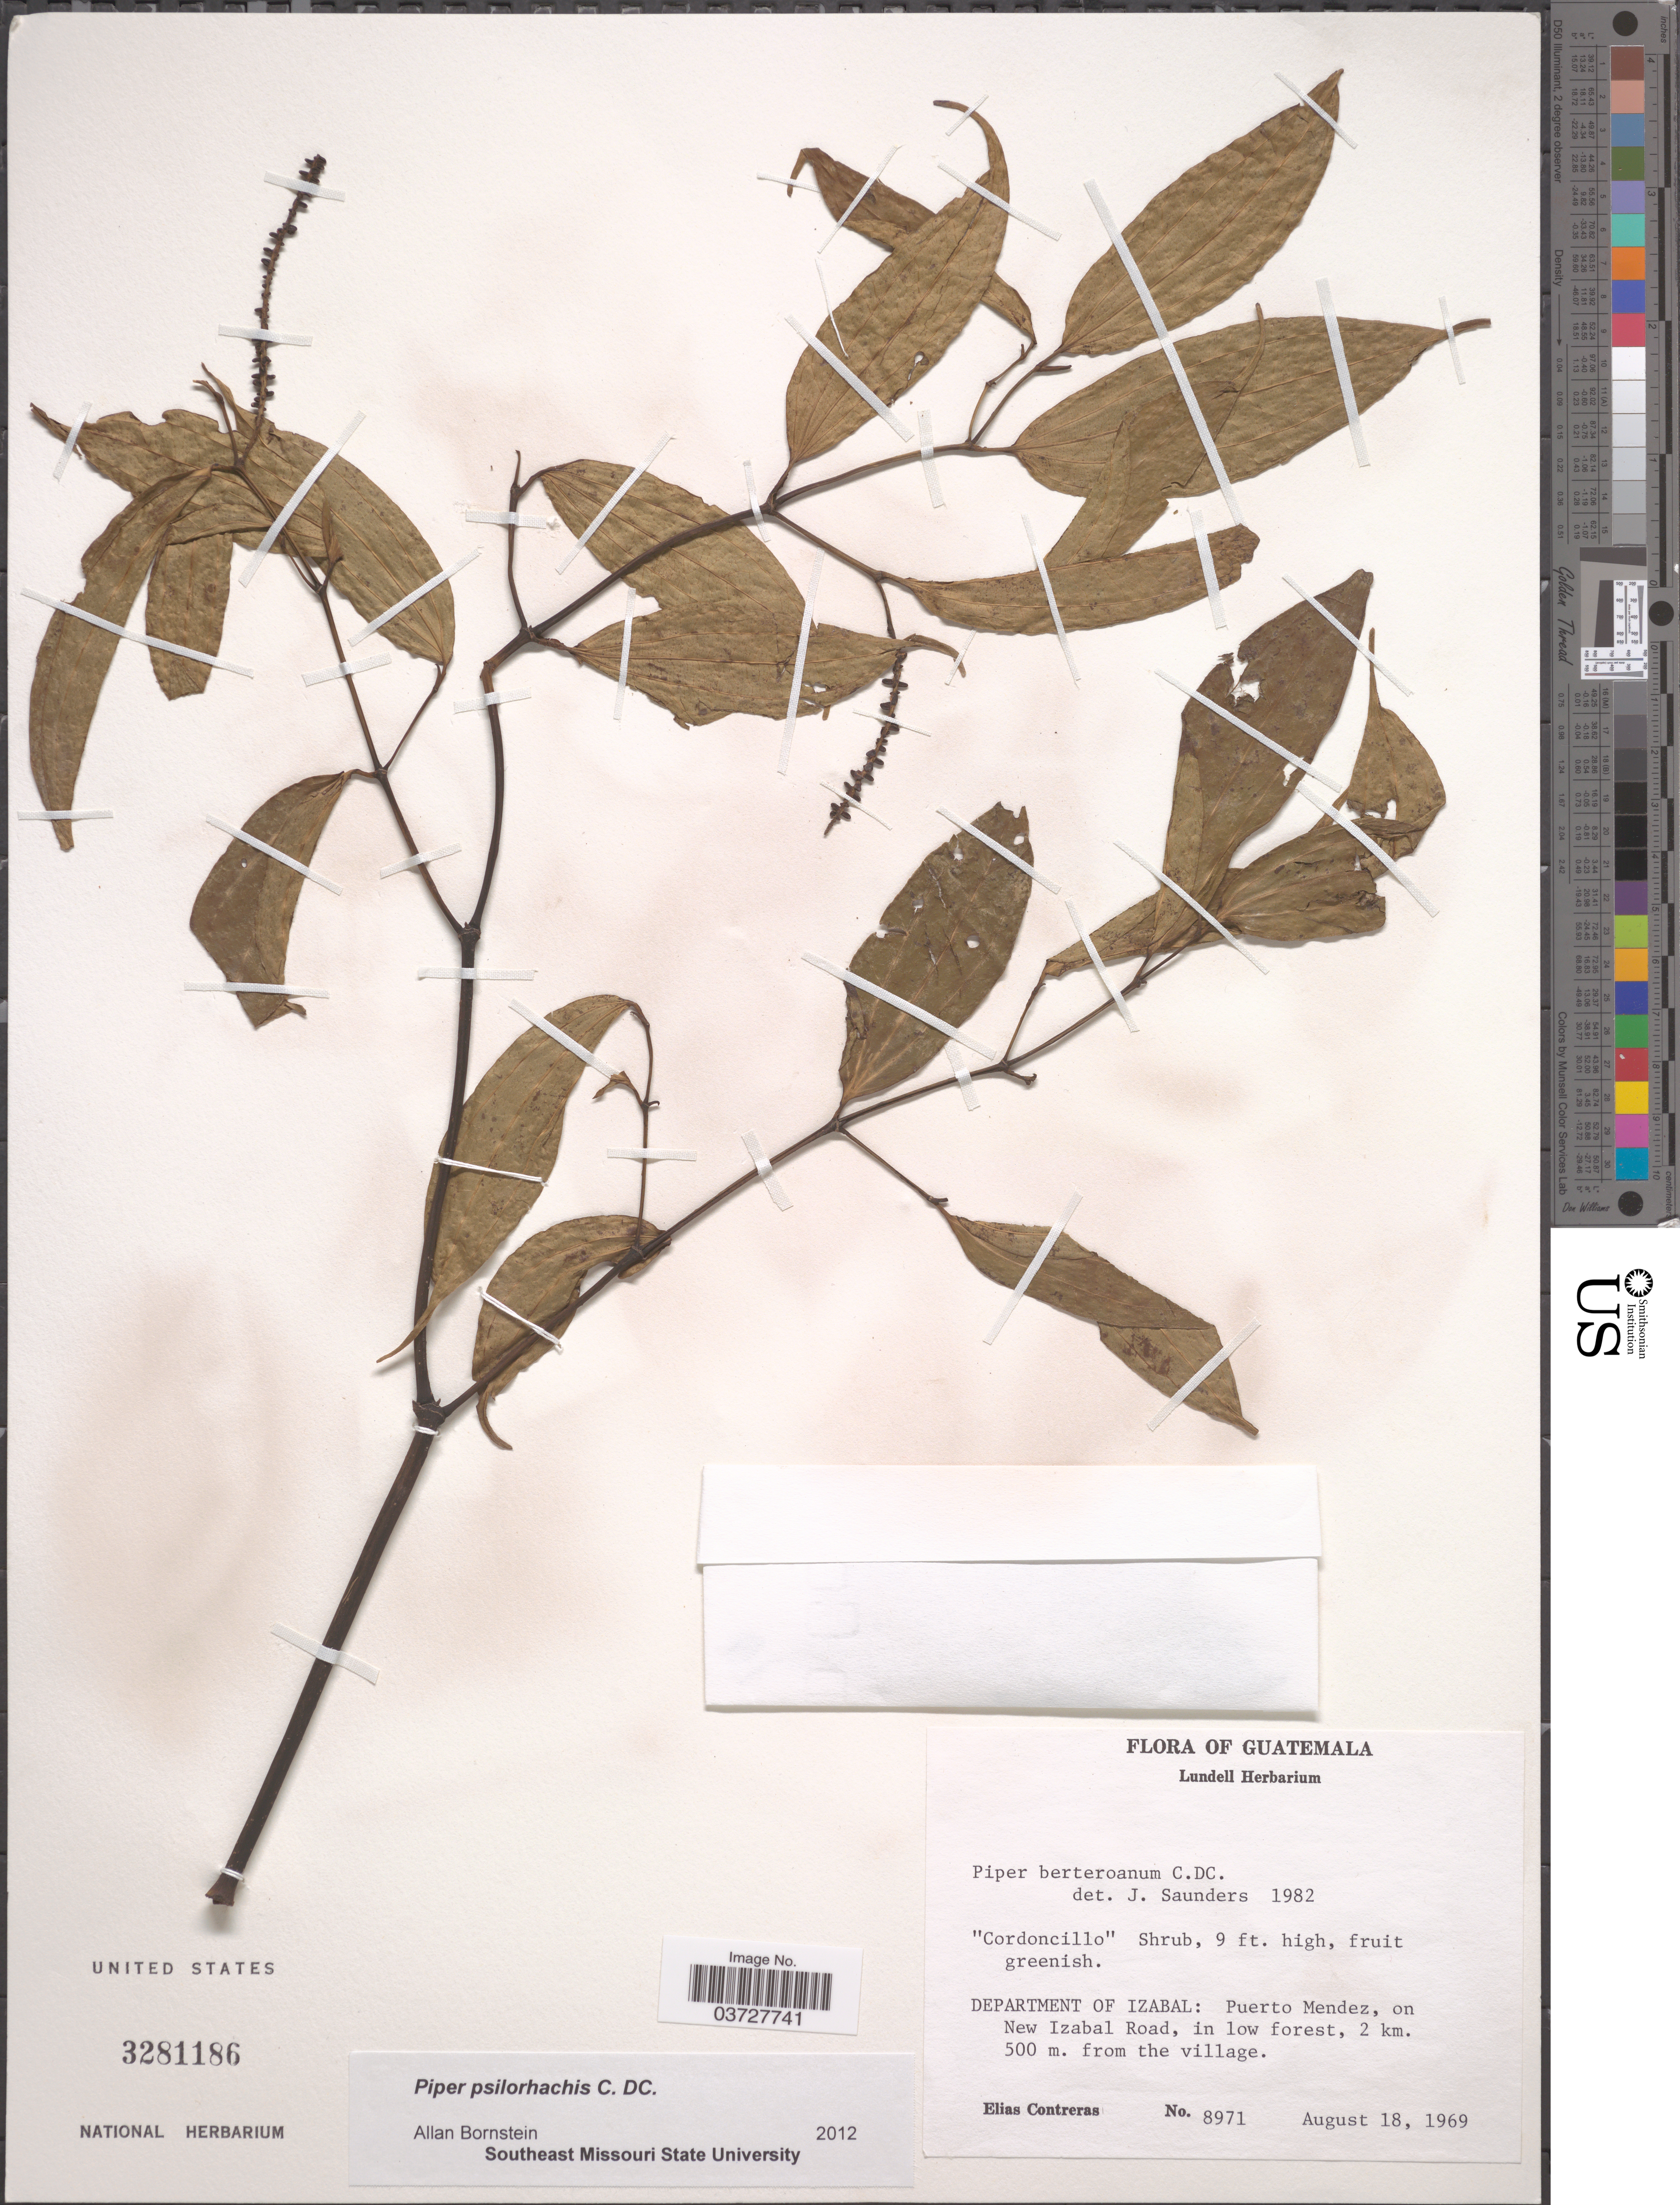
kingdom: Plantae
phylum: Tracheophyta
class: Magnoliopsida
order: Piperales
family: Piperaceae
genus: Piper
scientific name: Piper psilorhachis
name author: C. DC.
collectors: E. Contreras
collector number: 8971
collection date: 1969-08-18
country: Guatemala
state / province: Izabal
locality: Department of Izabal; Puerto Mendez, on New Izabal Road, in low forest, 2 km. from the village.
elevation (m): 500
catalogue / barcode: US 3281186